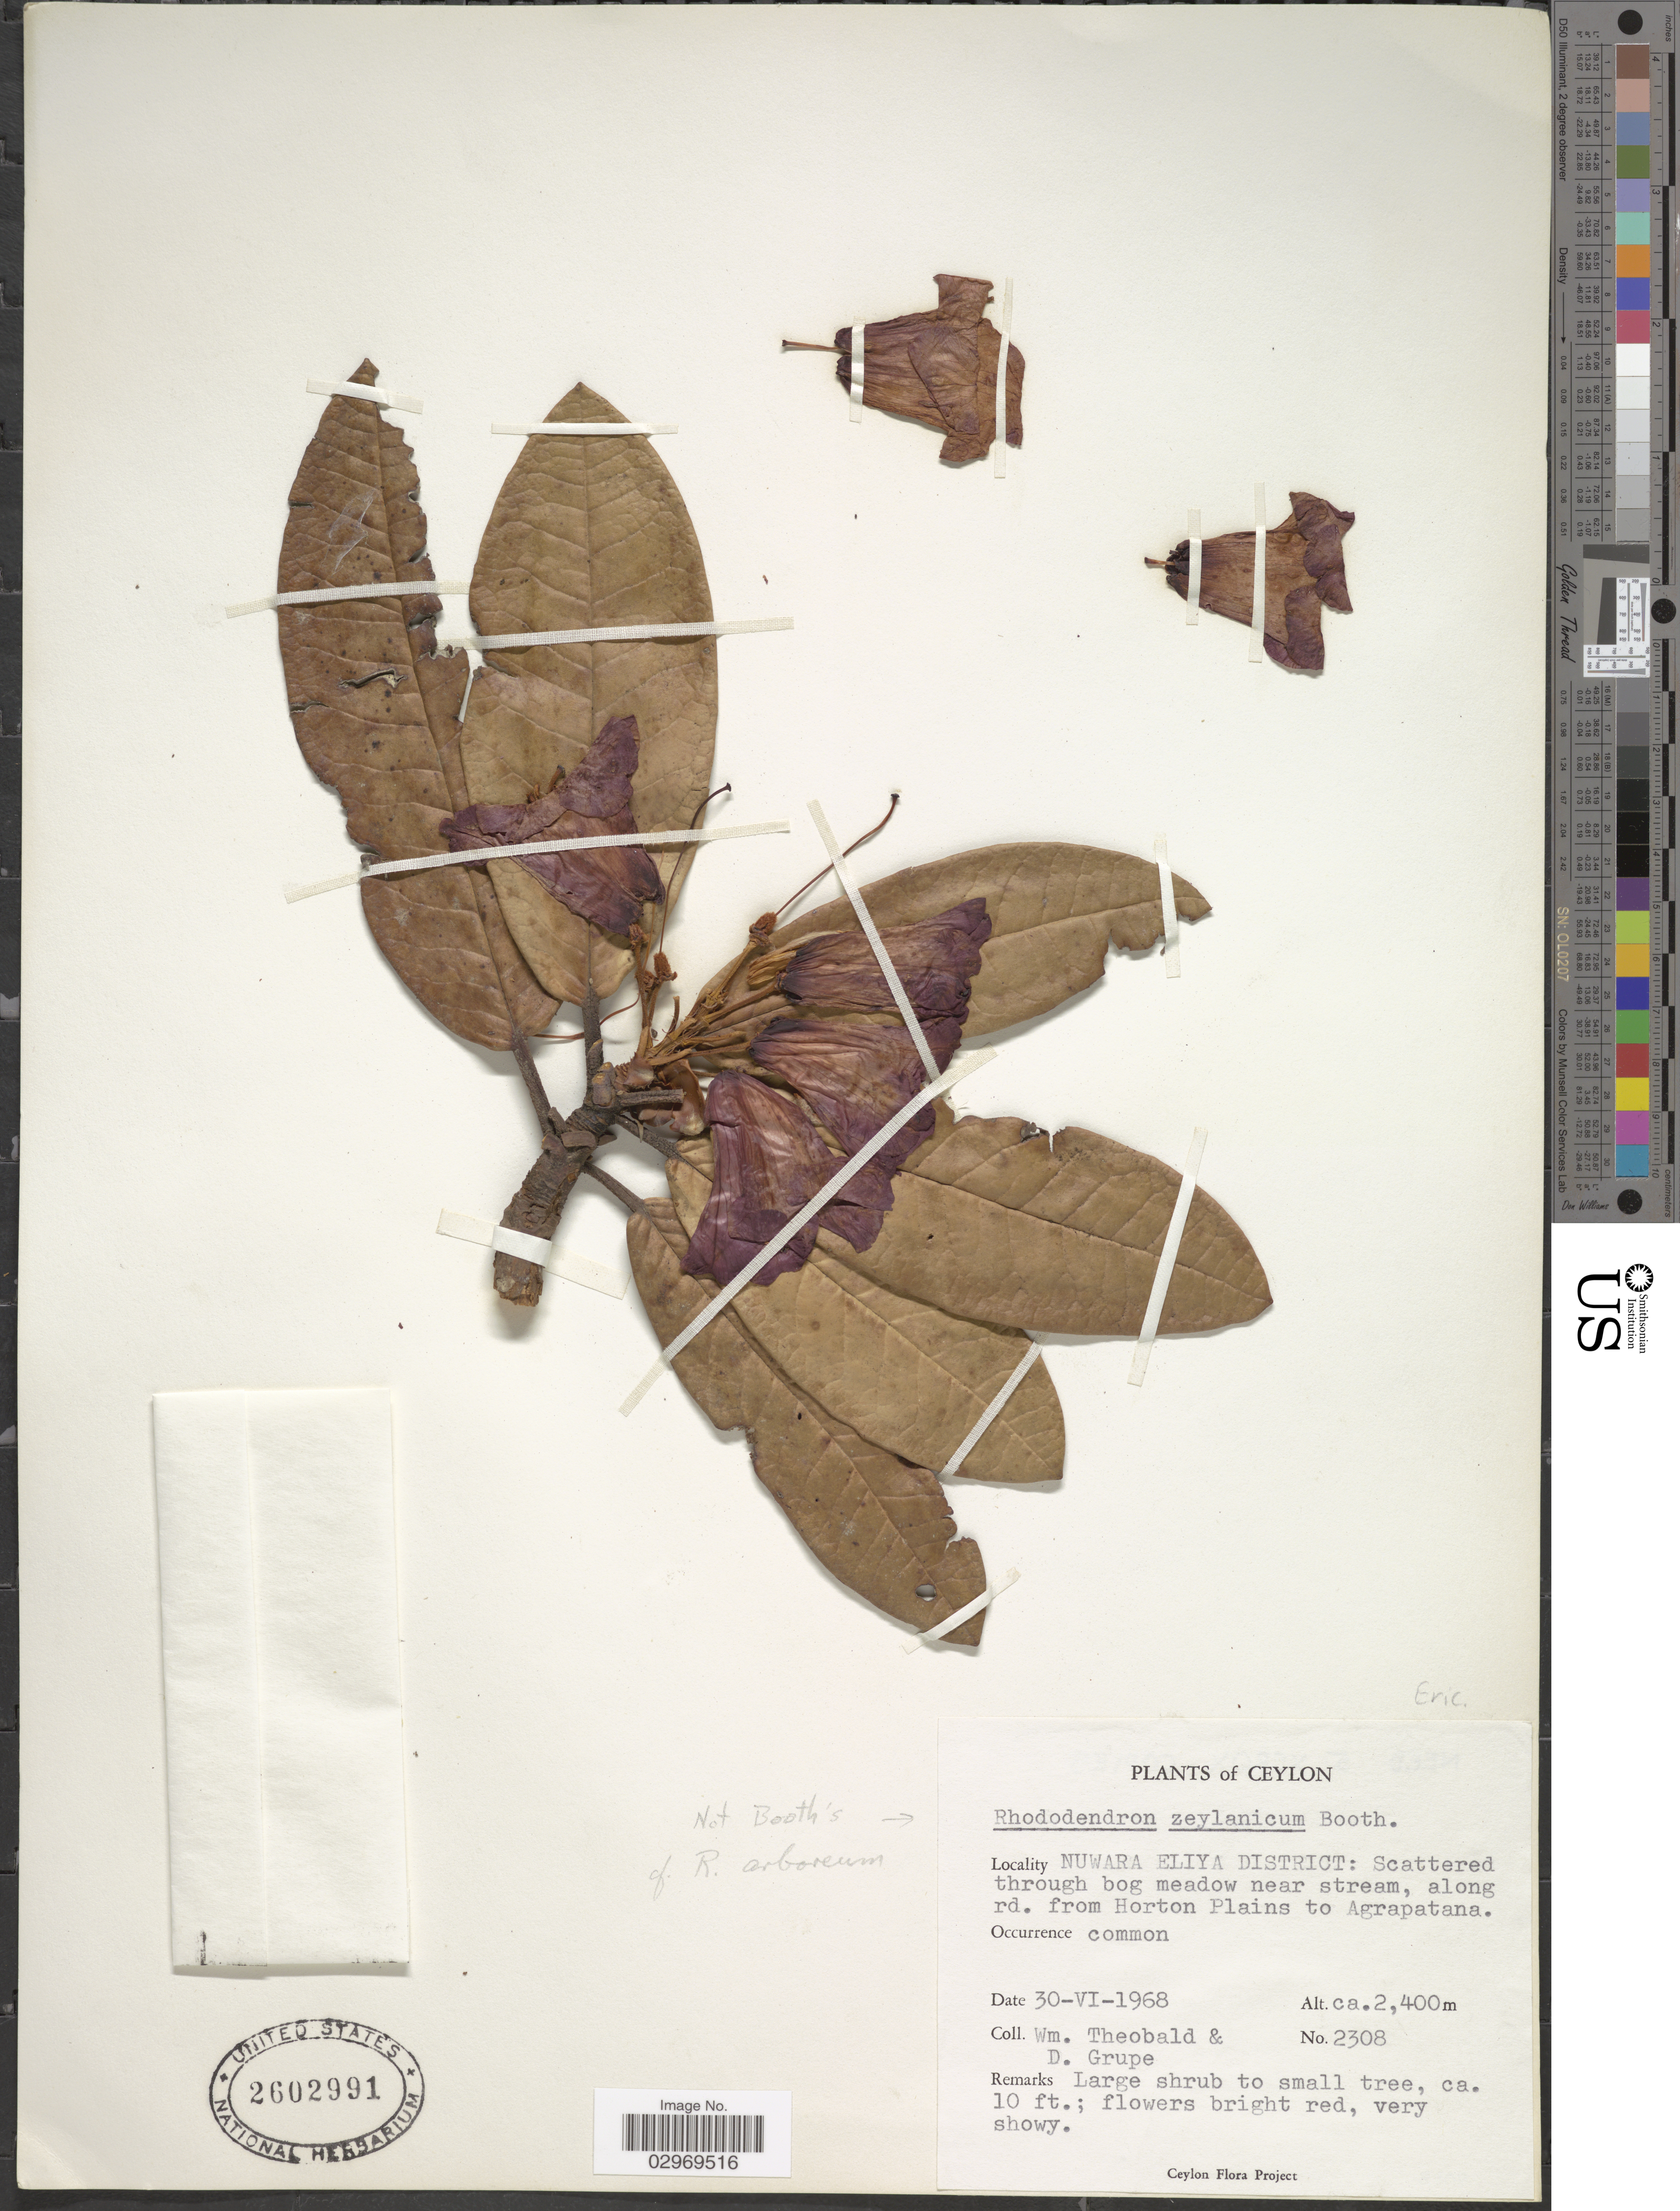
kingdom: Plantae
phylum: Tracheophyta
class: Magnoliopsida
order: Ericales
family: Ericaceae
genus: Rhododendron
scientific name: Rhododendron arboreum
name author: Sm.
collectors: W. Theobald & D. Grupe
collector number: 2308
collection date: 1968-06-30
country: Sri Lanka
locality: Ceylon, Nuwara Eliya District, Scattered through bog meadow near stream, along rd. from Horton Plains to Agrapatana.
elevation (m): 2400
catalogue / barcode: US 2602991